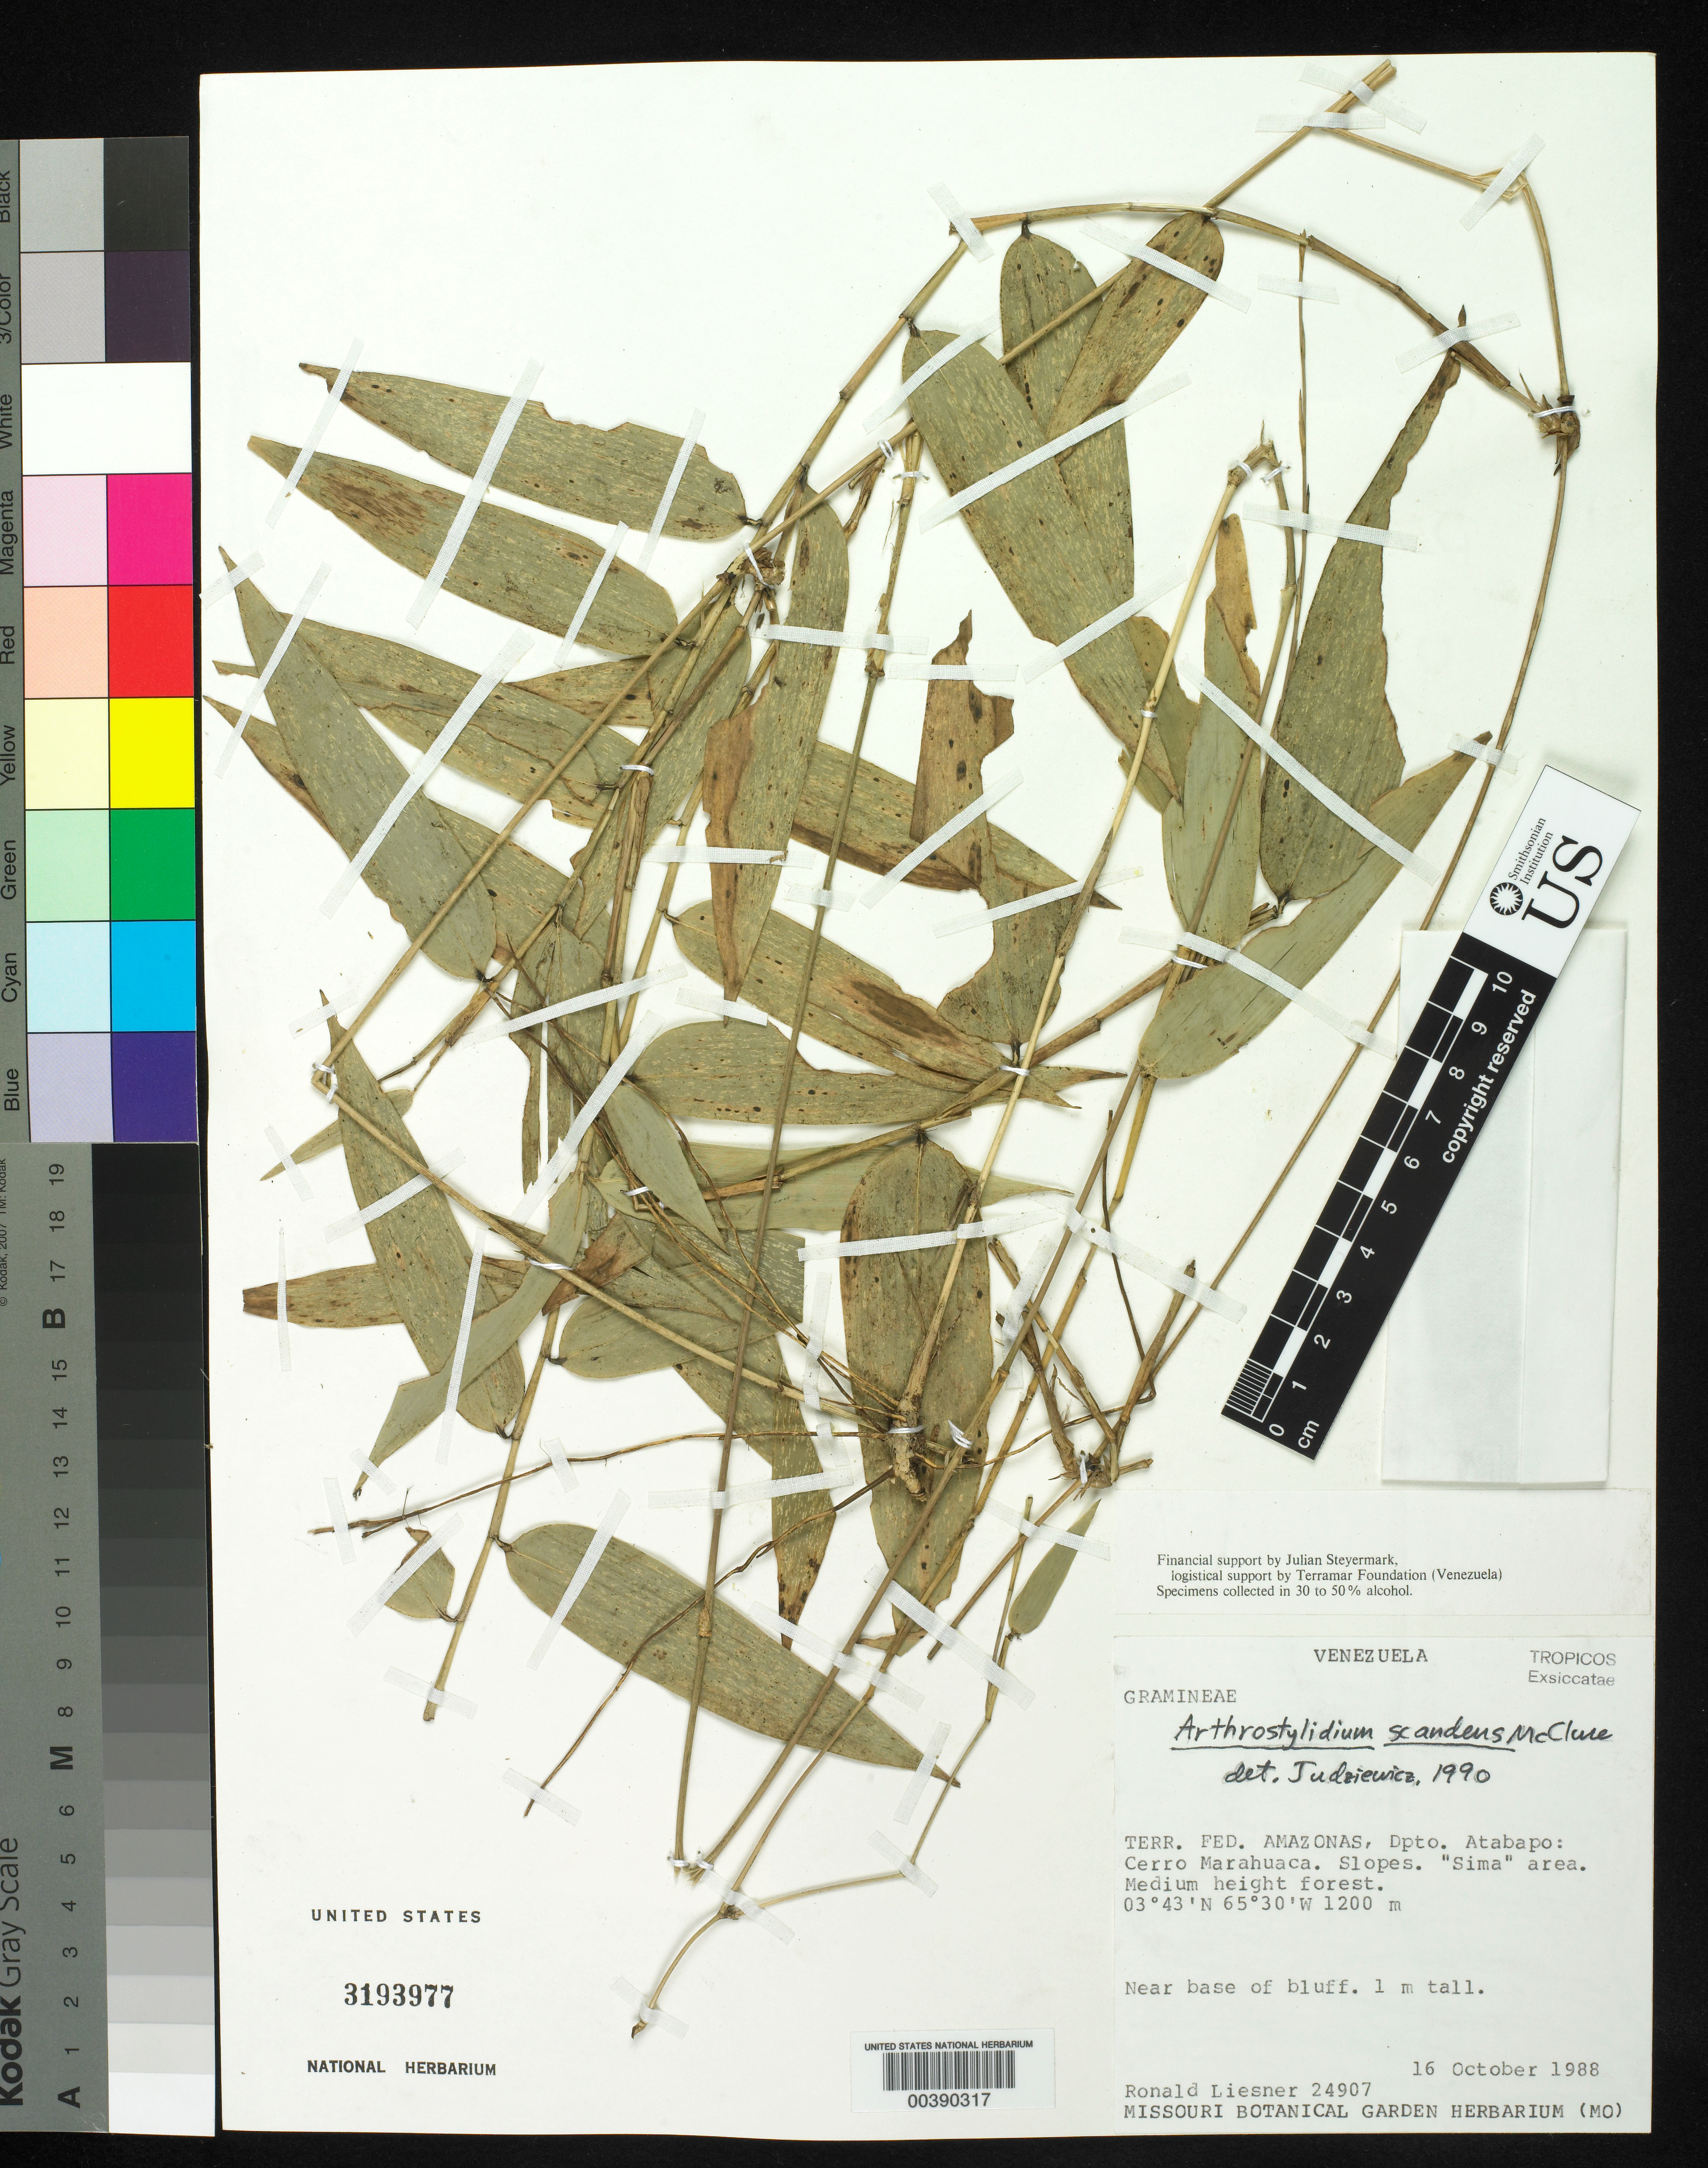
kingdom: Plantae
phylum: Tracheophyta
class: Liliopsida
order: Poales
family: Poaceae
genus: Arthrostylidium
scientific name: Arthrostylidium scandens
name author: McClure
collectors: R. L. Liesner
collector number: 24907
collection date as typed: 16 Oct 1988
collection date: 1988-10-16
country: Venezuela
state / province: Amazonas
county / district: Atabapo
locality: Cerro Marahuaca; "sima" area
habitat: Slopes; medium height forest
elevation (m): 1200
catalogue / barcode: US 3193977